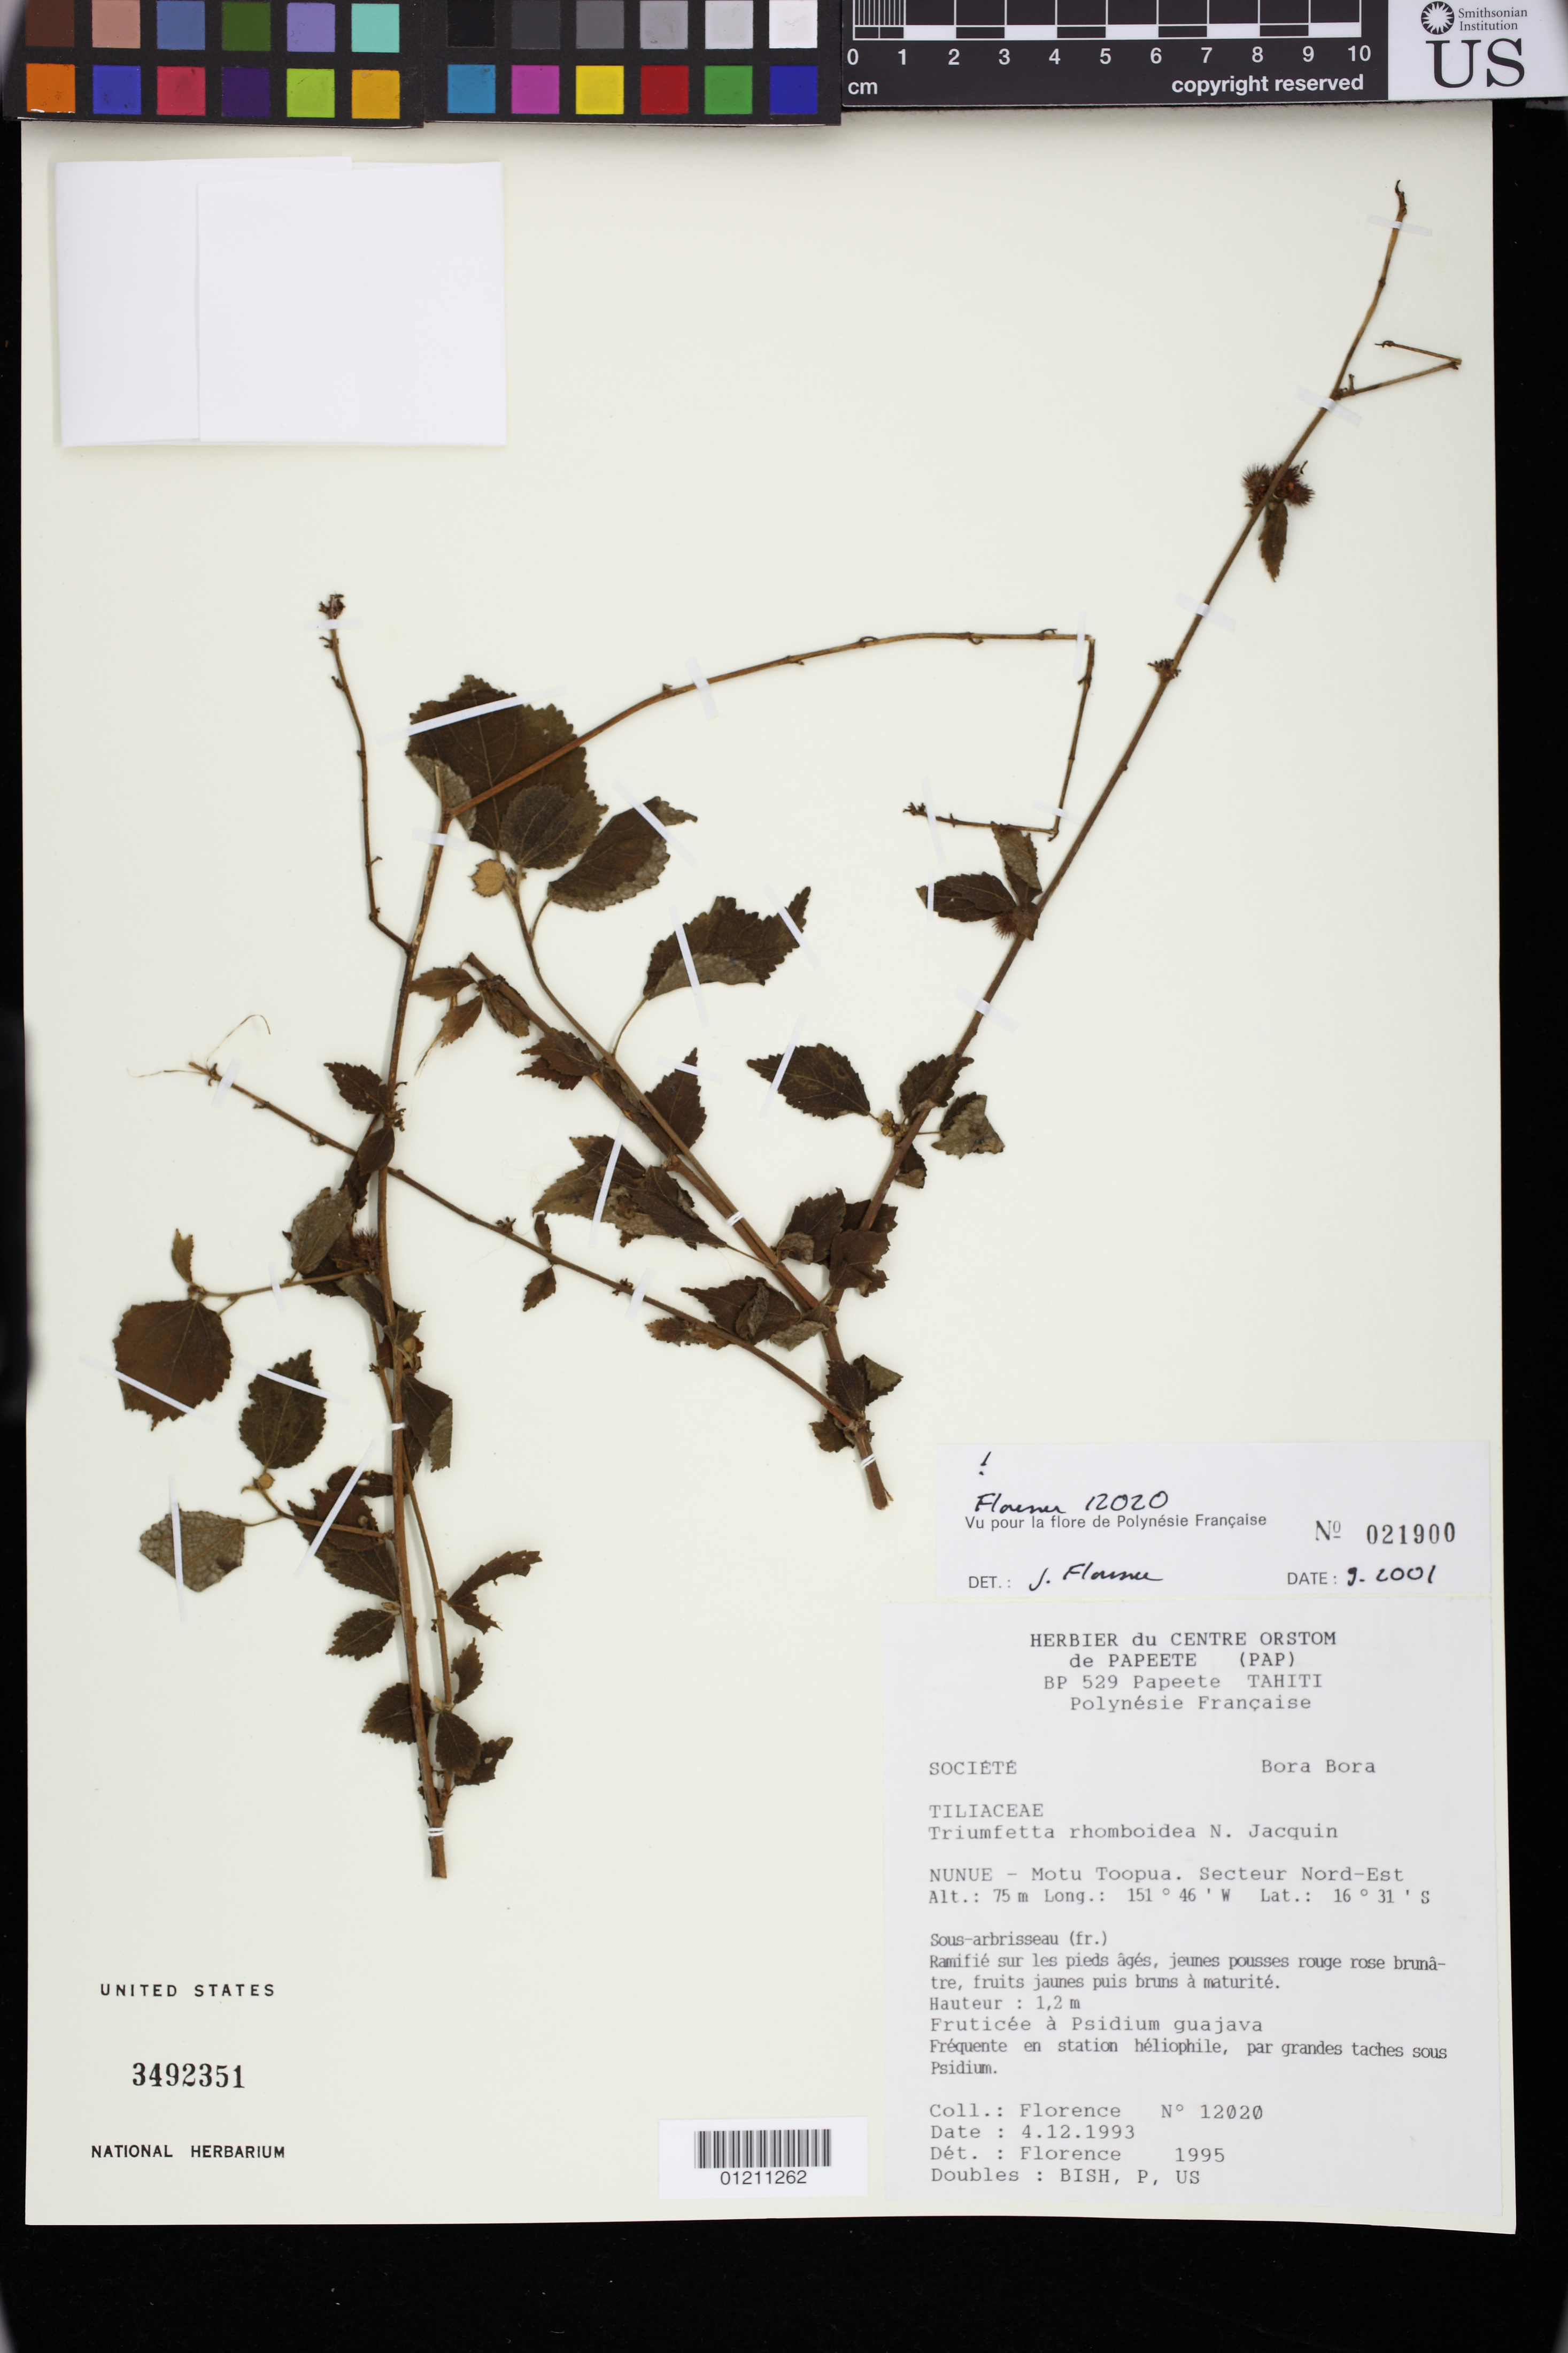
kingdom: Plantae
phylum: Tracheophyta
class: Magnoliopsida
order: Malvales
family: Malvaceae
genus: Triumfetta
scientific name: Triumfetta rhomboidea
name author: Jacq.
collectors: J. Florence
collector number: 12020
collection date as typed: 12 Apr 1993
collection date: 1993-04-12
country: French Polynesia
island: Bora-Bora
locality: Societe: Bora Bora. Numue - Motu Toopua. Secteur Nord-Est.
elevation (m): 75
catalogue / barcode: US 3492351